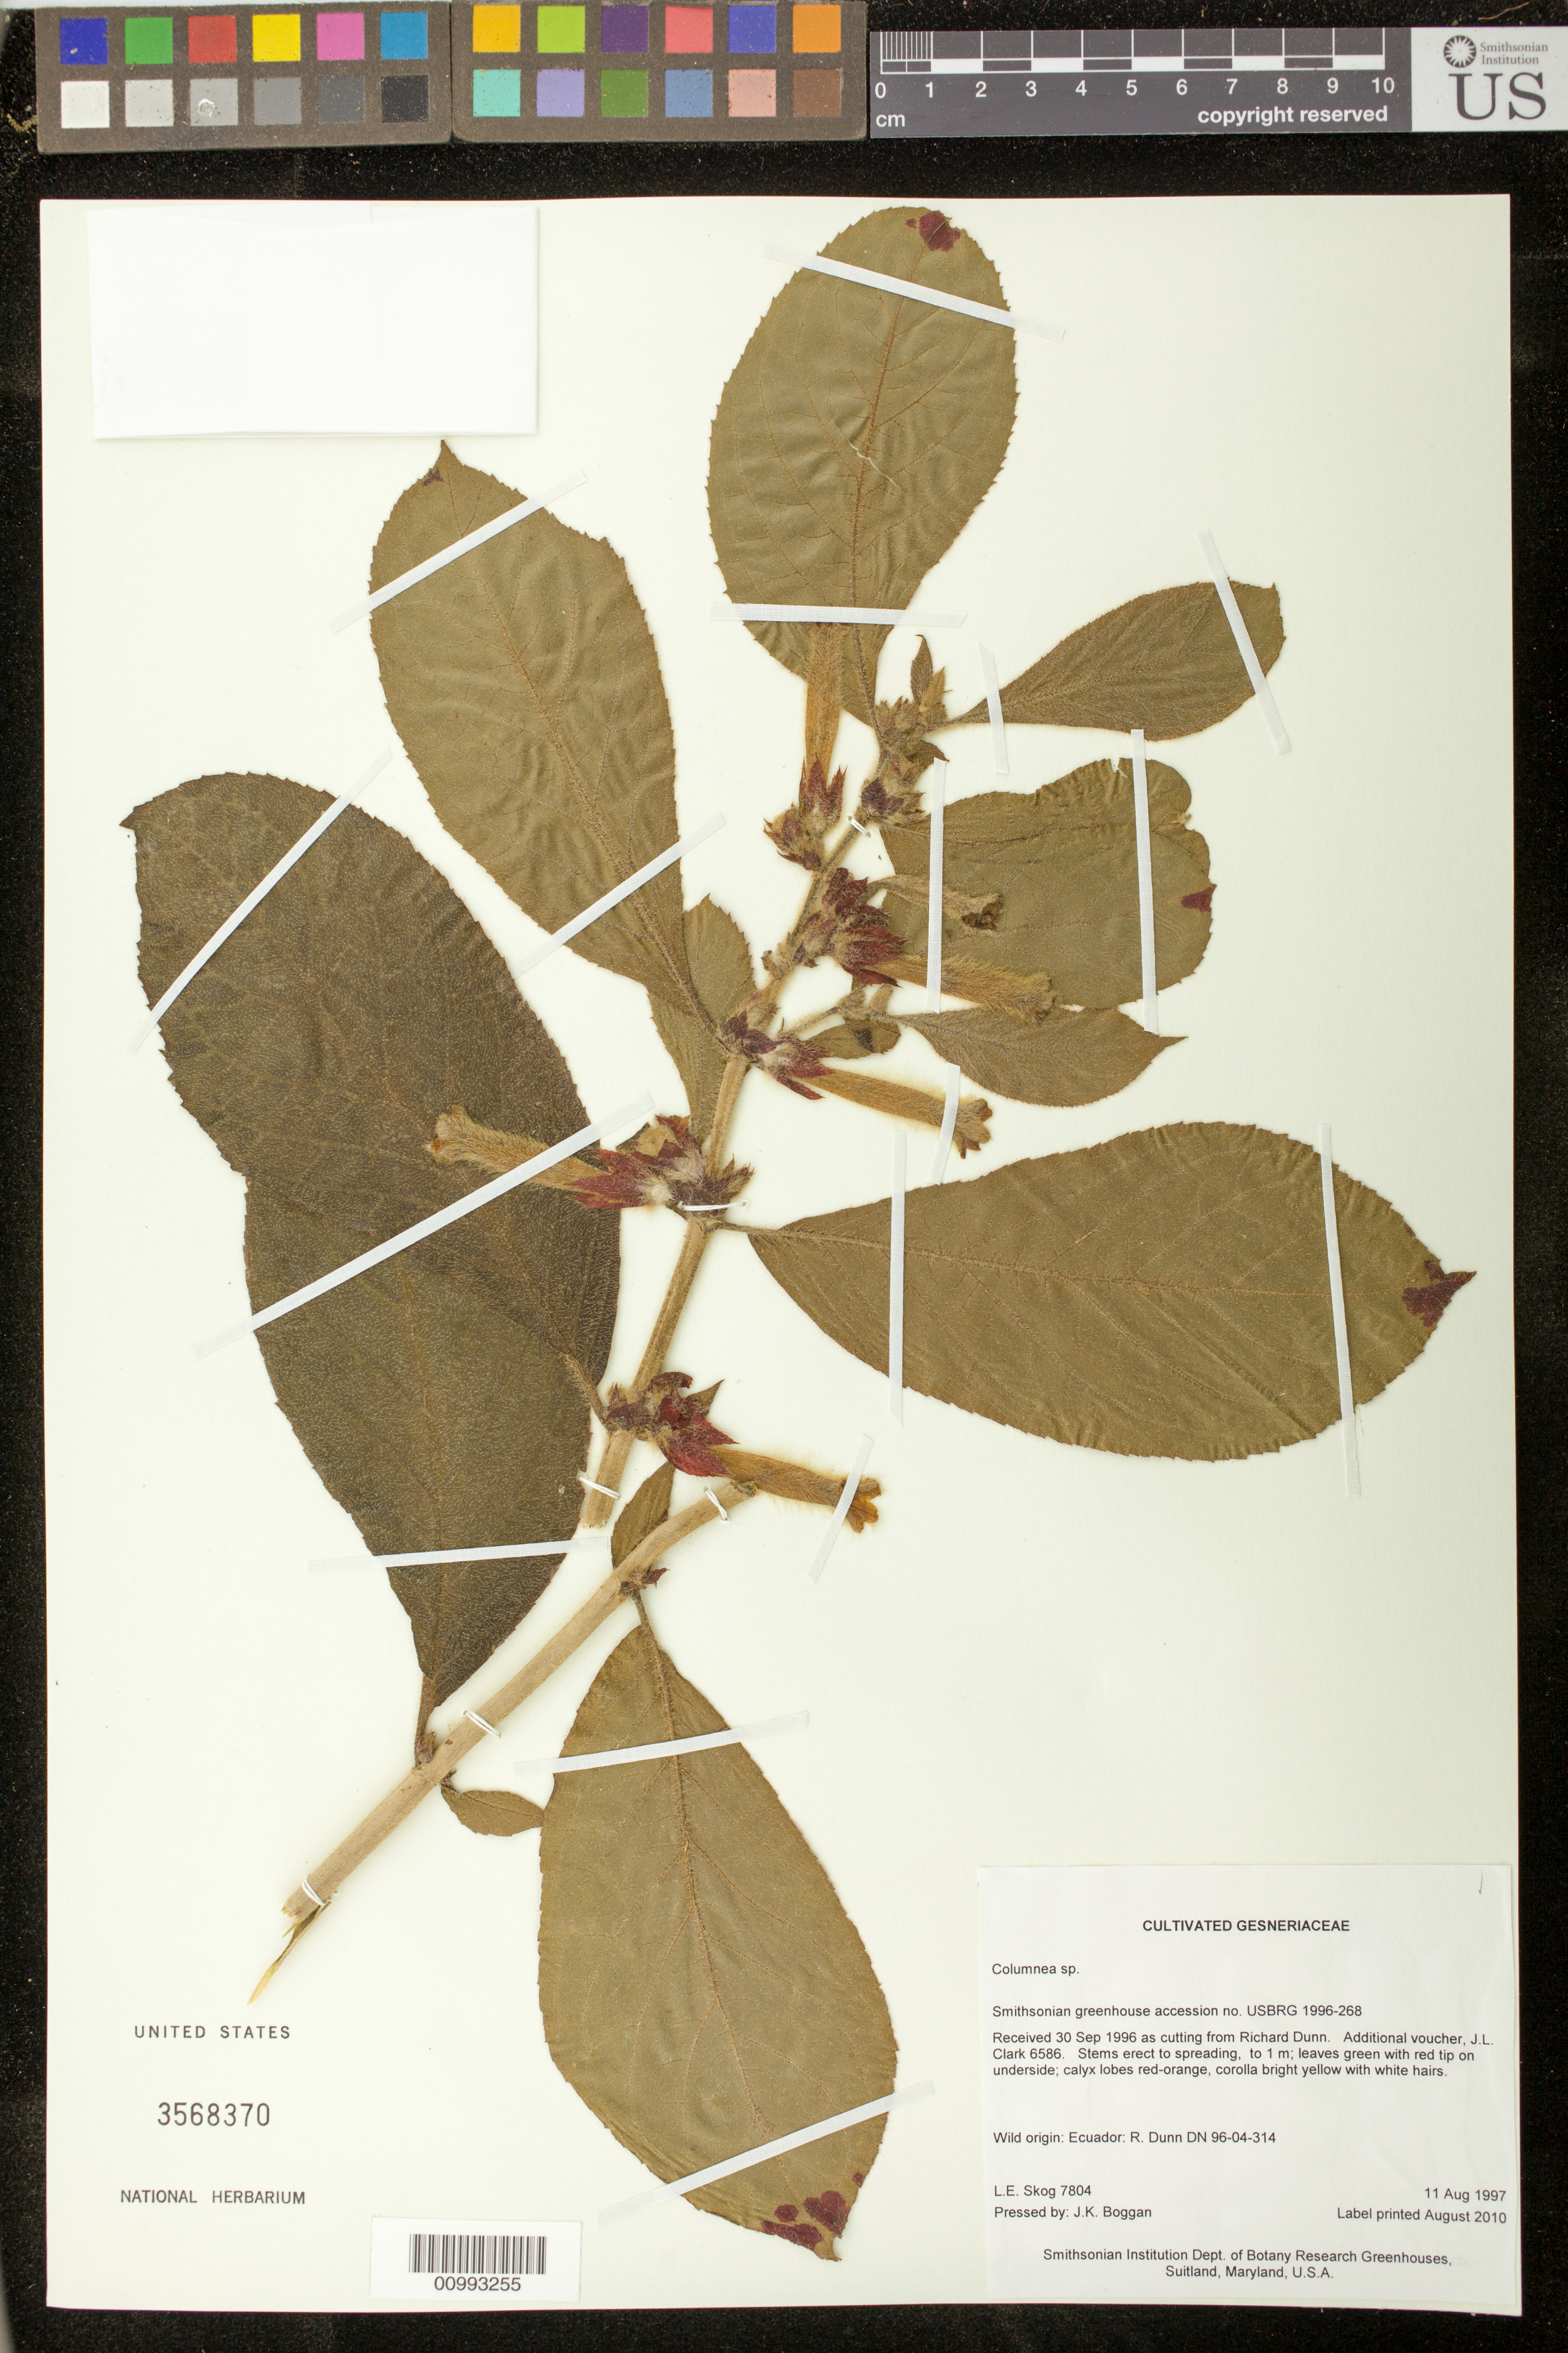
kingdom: Plantae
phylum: Tracheophyta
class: Magnoliopsida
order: Lamiales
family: Gesneriaceae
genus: Columnea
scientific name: Columnea sp.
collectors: L. E. Skog & J. K. Boggan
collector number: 7804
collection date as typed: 11 Aug 1997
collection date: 1997-08-11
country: Ecuador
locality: Smithsonian Institution Dept. of Botany Research Greenhouses, Suitland, Maryland, U.S.A.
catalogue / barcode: US 3568370